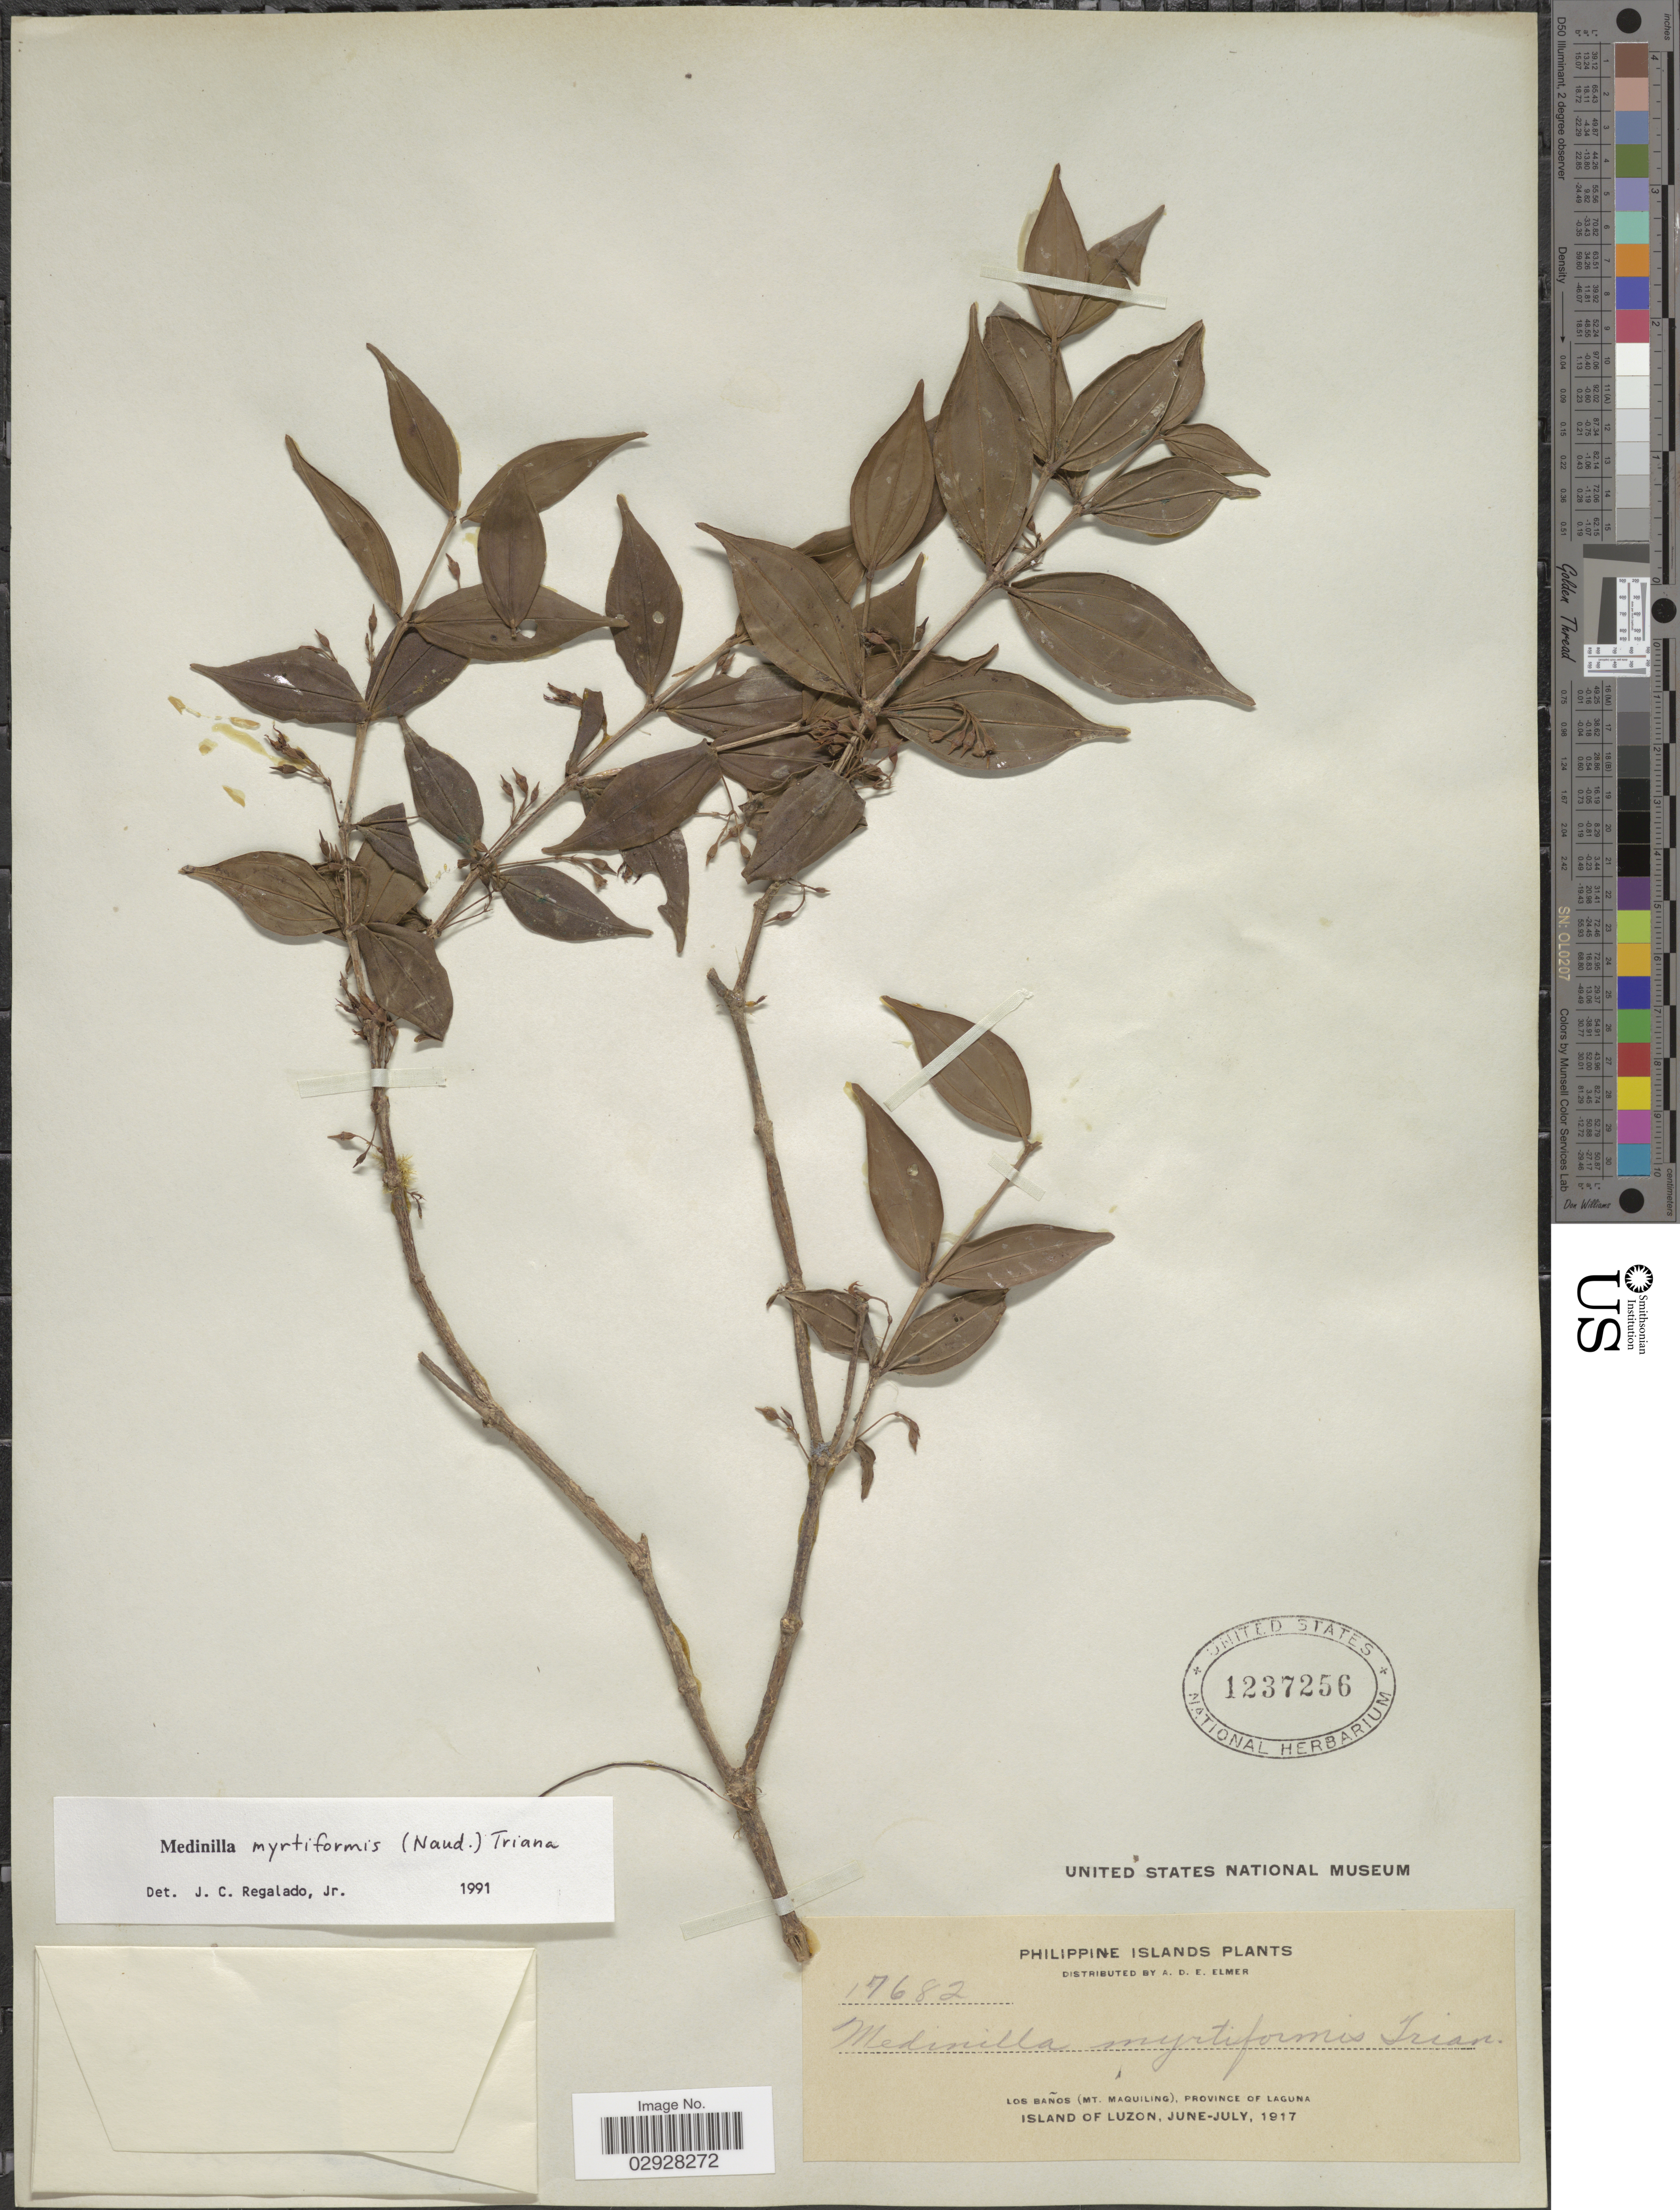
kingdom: Plantae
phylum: Tracheophyta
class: Magnoliopsida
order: Myrtales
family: Melastomataceae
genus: Medinilla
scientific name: Medinilla myrtiformis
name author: (Naudin) Triana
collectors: A. D. E. Elmer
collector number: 17682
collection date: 1917-06/1917-07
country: Philippines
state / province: Calabarzon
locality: Philippine Islands. Los Baños (Mt. Maquiling), Province of Laguna. Island of Luzon.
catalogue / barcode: US 1237256